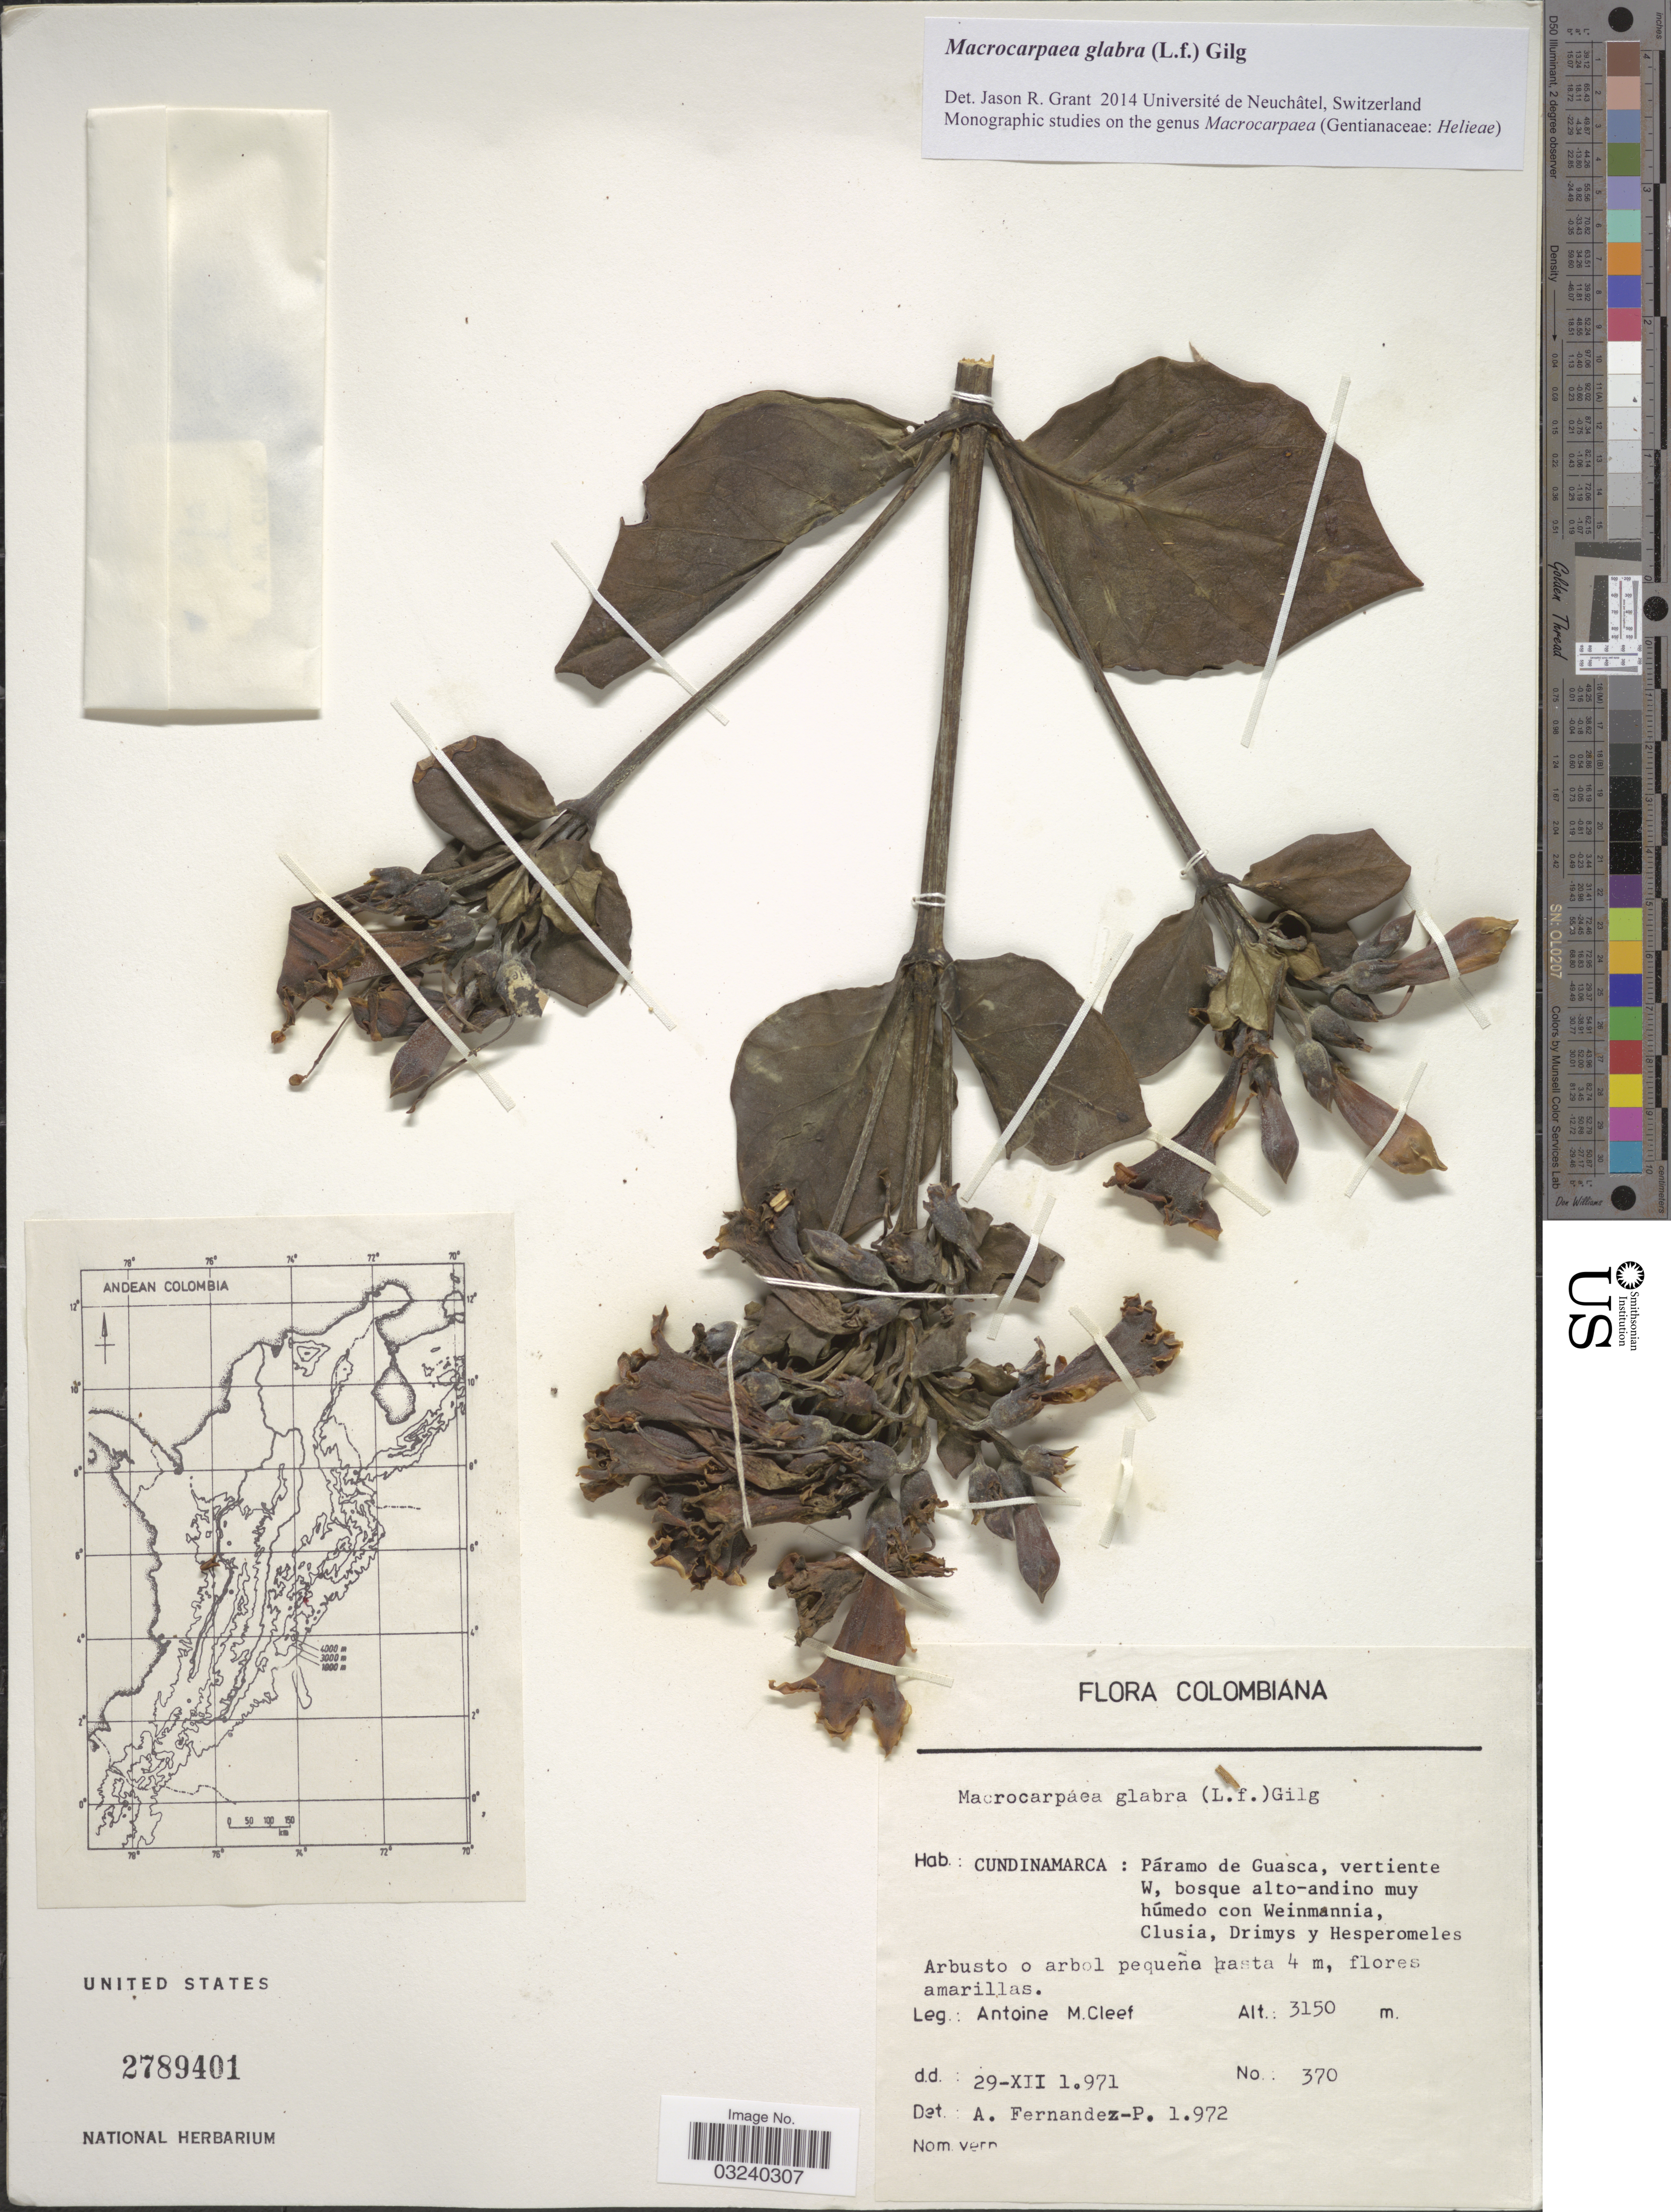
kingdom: Plantae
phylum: Tracheophyta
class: Magnoliopsida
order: Gentianales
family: Gentianaceae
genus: Macrocarpaea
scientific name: Macrocarpaea glabra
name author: (L. f.) Gilg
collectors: A. M. Cleef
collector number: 370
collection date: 1971-12-29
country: Colombia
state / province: Cundinamarca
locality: Páramo de Guasca, vertiente W.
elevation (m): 3150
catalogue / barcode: US 2789401